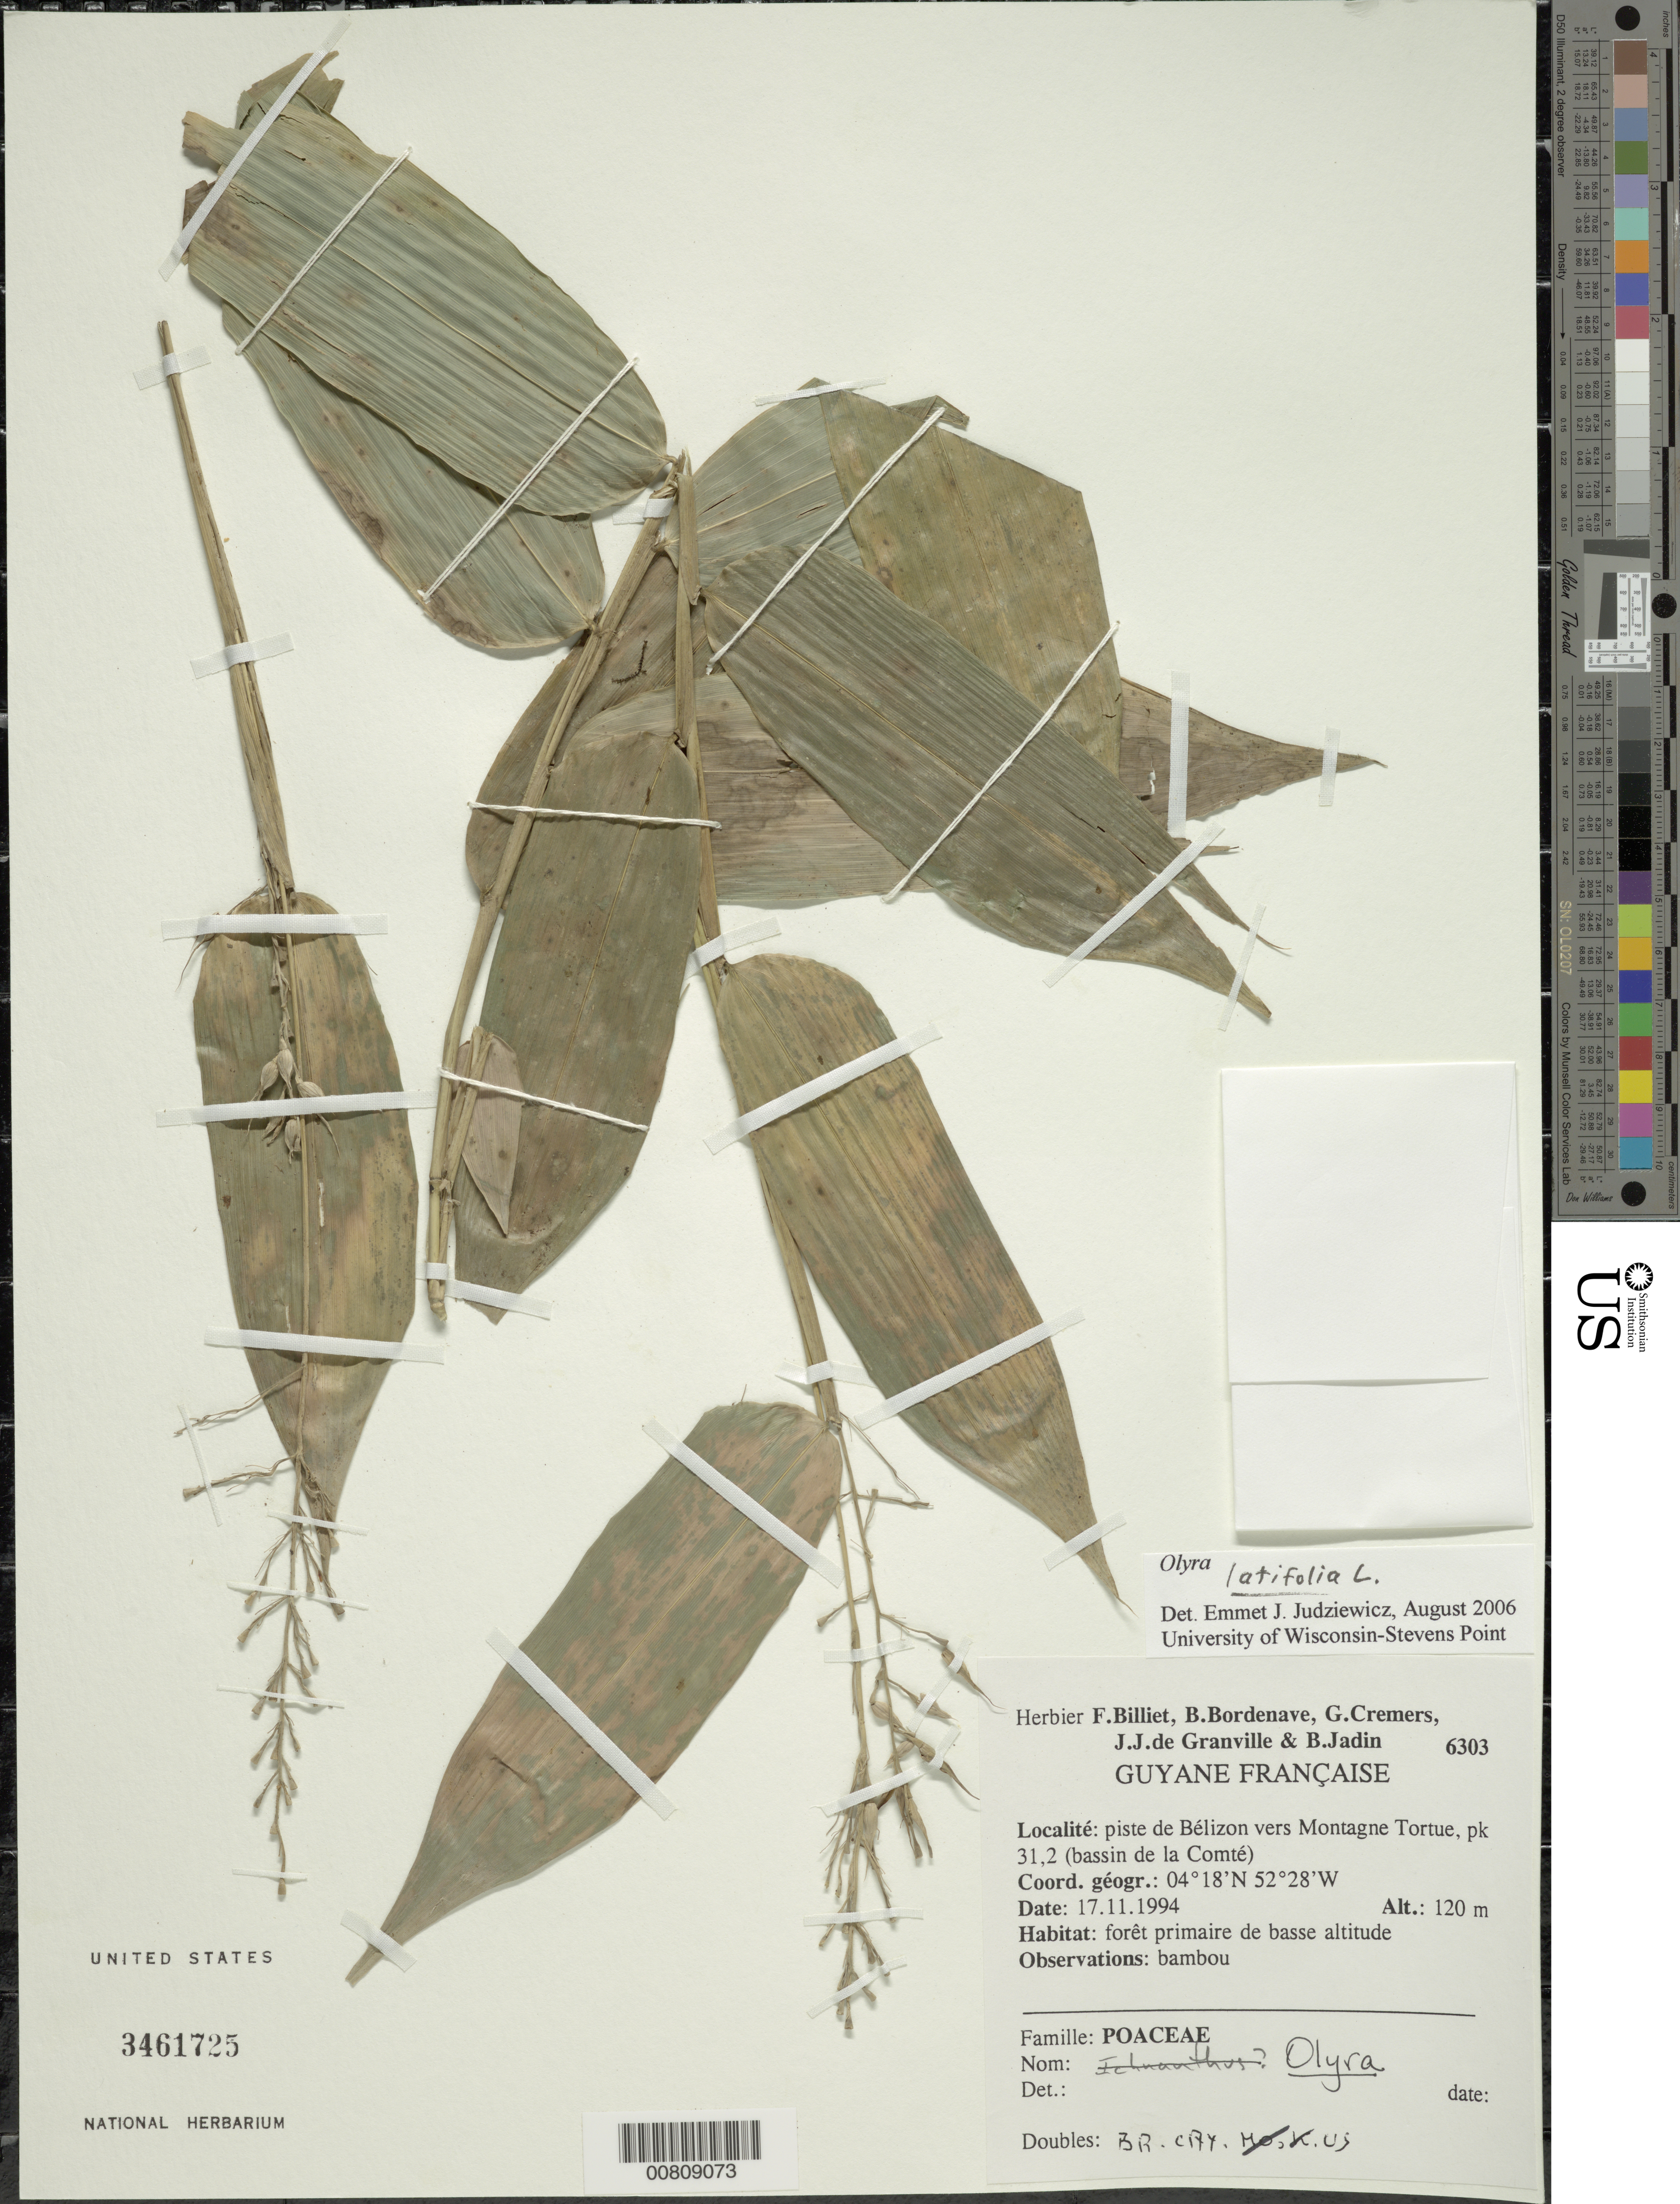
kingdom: Plantae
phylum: Tracheophyta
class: Liliopsida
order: Poales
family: Poaceae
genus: Olyra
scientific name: Olyra latifolia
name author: L.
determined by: Judziewicz, E. J.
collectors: F. Billiet, G. Cremers, B. Bordenave, J.-J. de Granville & B. Jadin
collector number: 6303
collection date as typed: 17-Nov-94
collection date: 1994-11-17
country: French Guiana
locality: Piste de Bélizon, vers Montagne Tortue, pk 31.2 (Bassin de la Comté)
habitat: Primary forest, low altitude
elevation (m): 120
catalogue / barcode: US 3461725